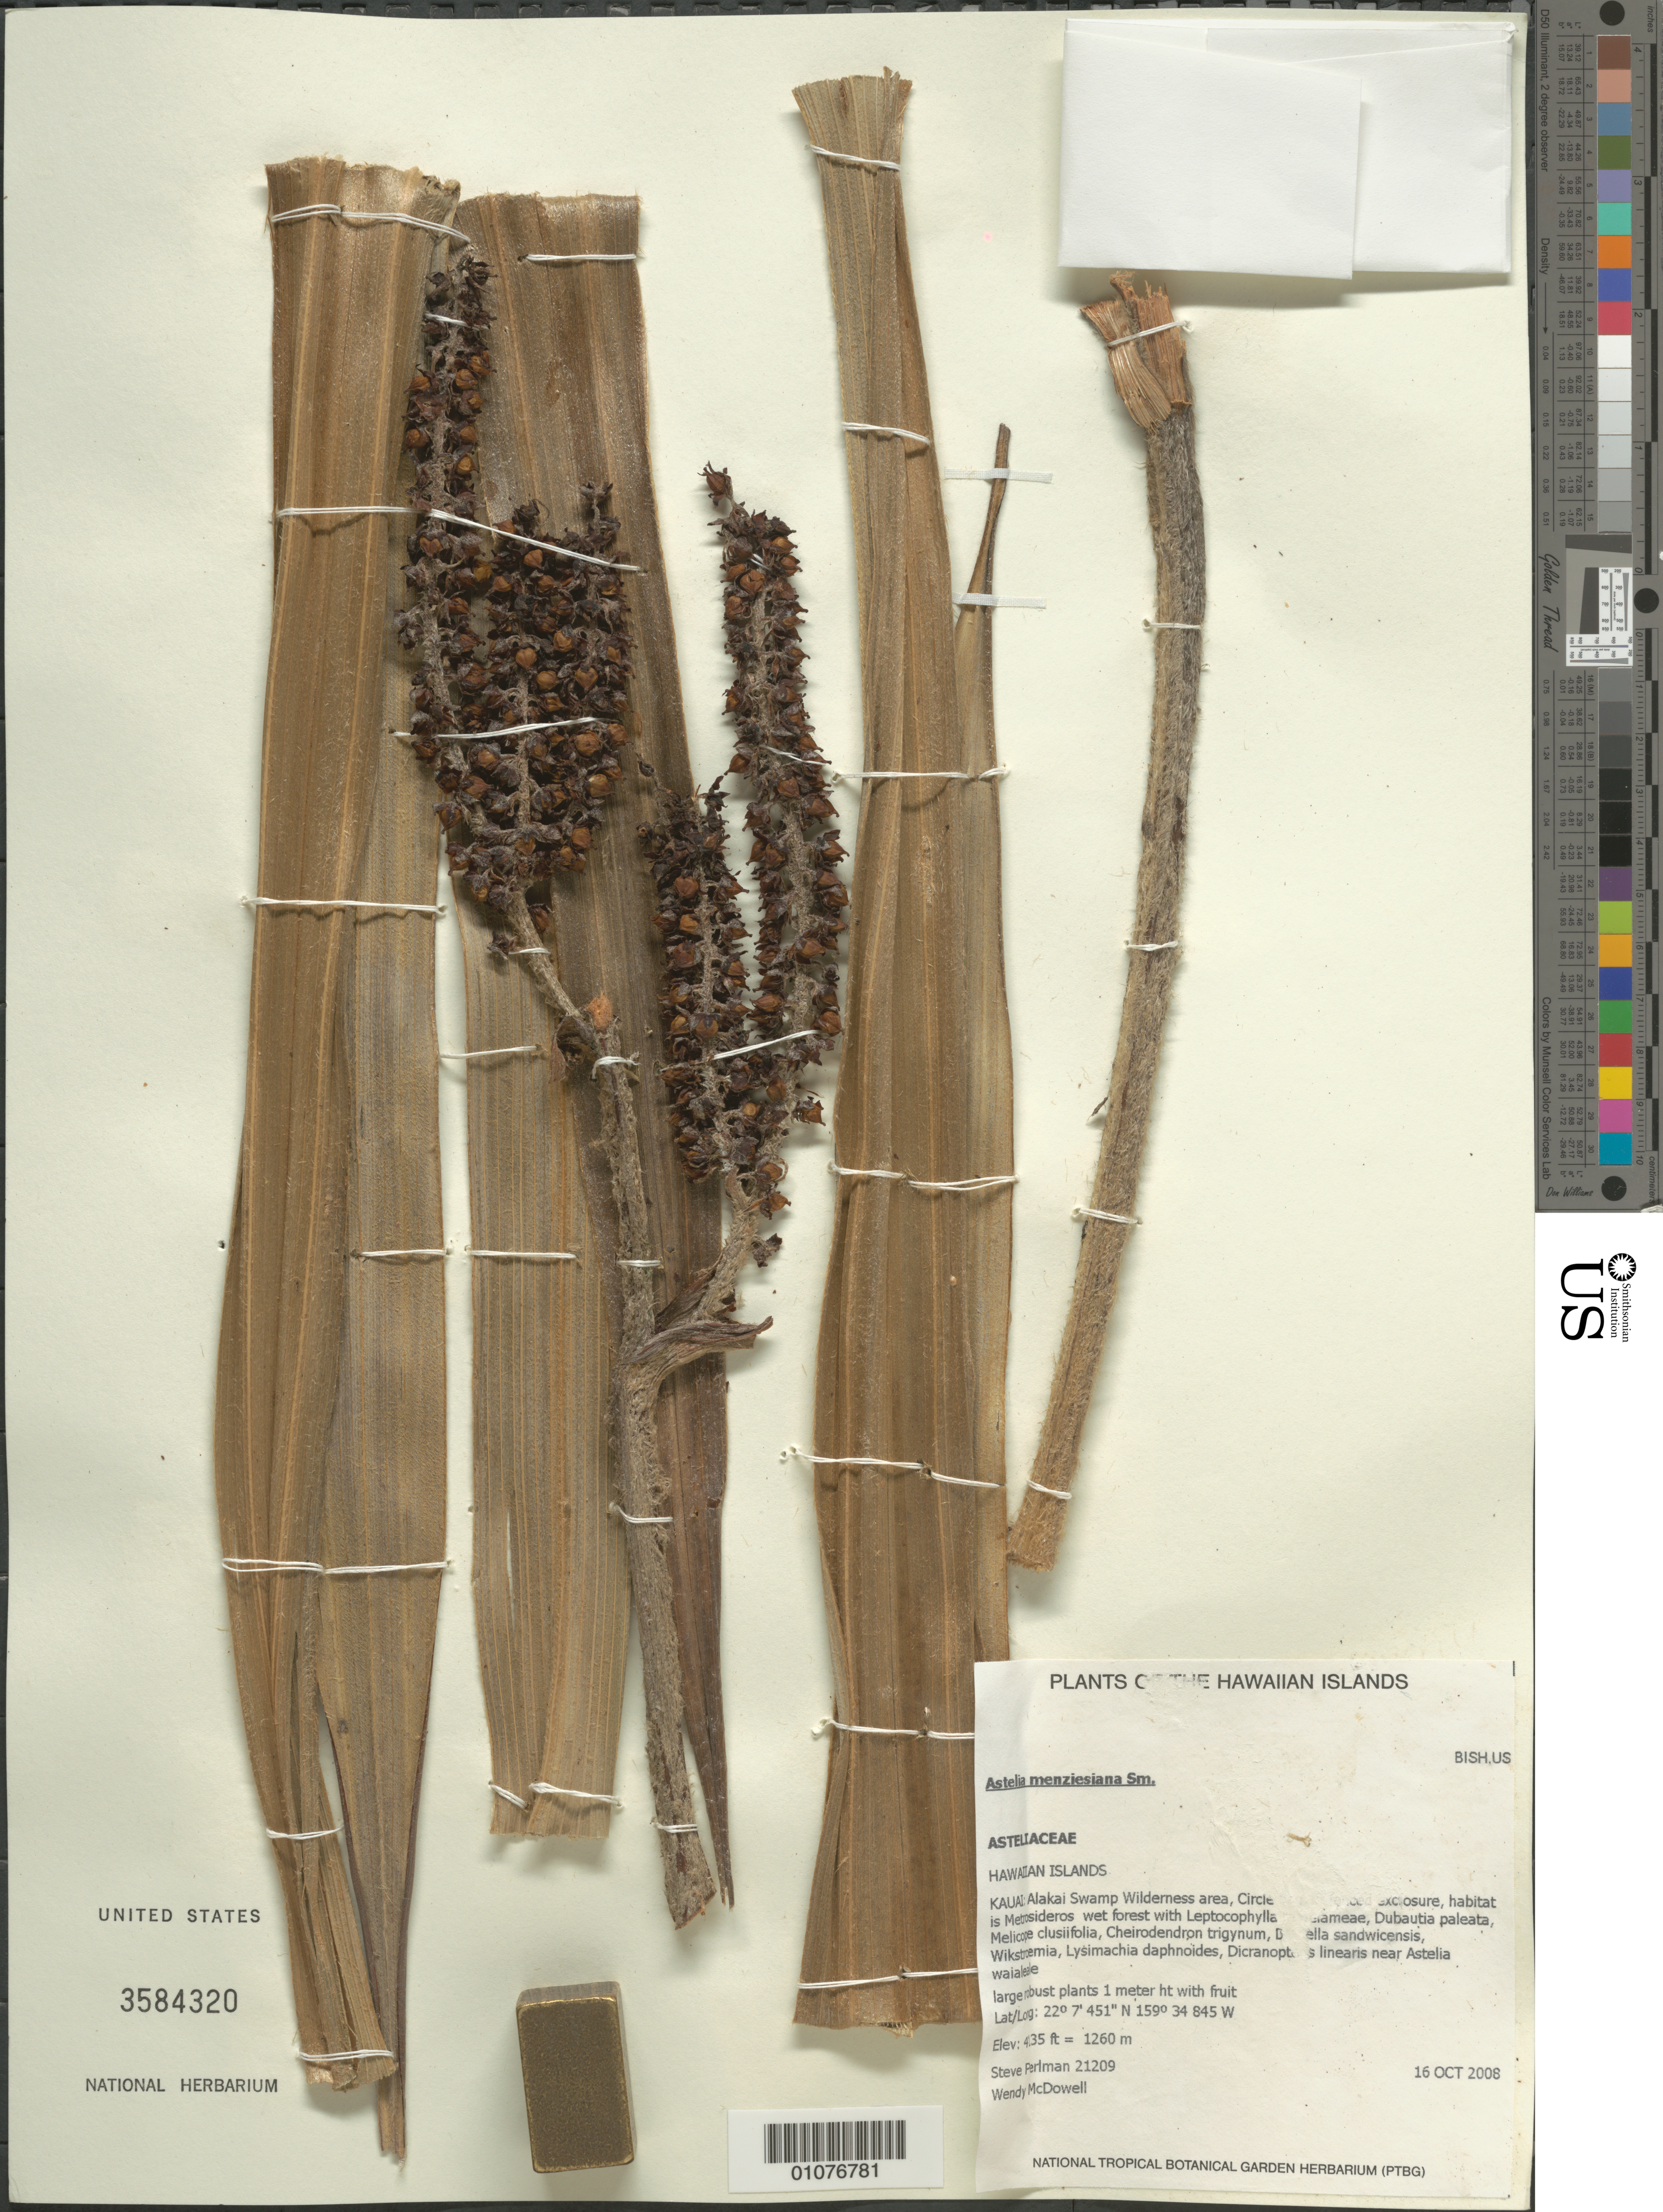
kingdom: Plantae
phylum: Tracheophyta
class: Liliopsida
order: Asparagales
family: Asteliaceae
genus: Astelia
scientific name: Astelia menziesiana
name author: Sm.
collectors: S. P. Perlman & W. McDowell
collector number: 21209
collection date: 2008-10-16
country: United States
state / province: Hawaii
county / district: Kauai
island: Kaua'i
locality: Alakai Swamp Wilderness area, Circle bog, in fenced in exclosure.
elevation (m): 1260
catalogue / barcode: US 3584320